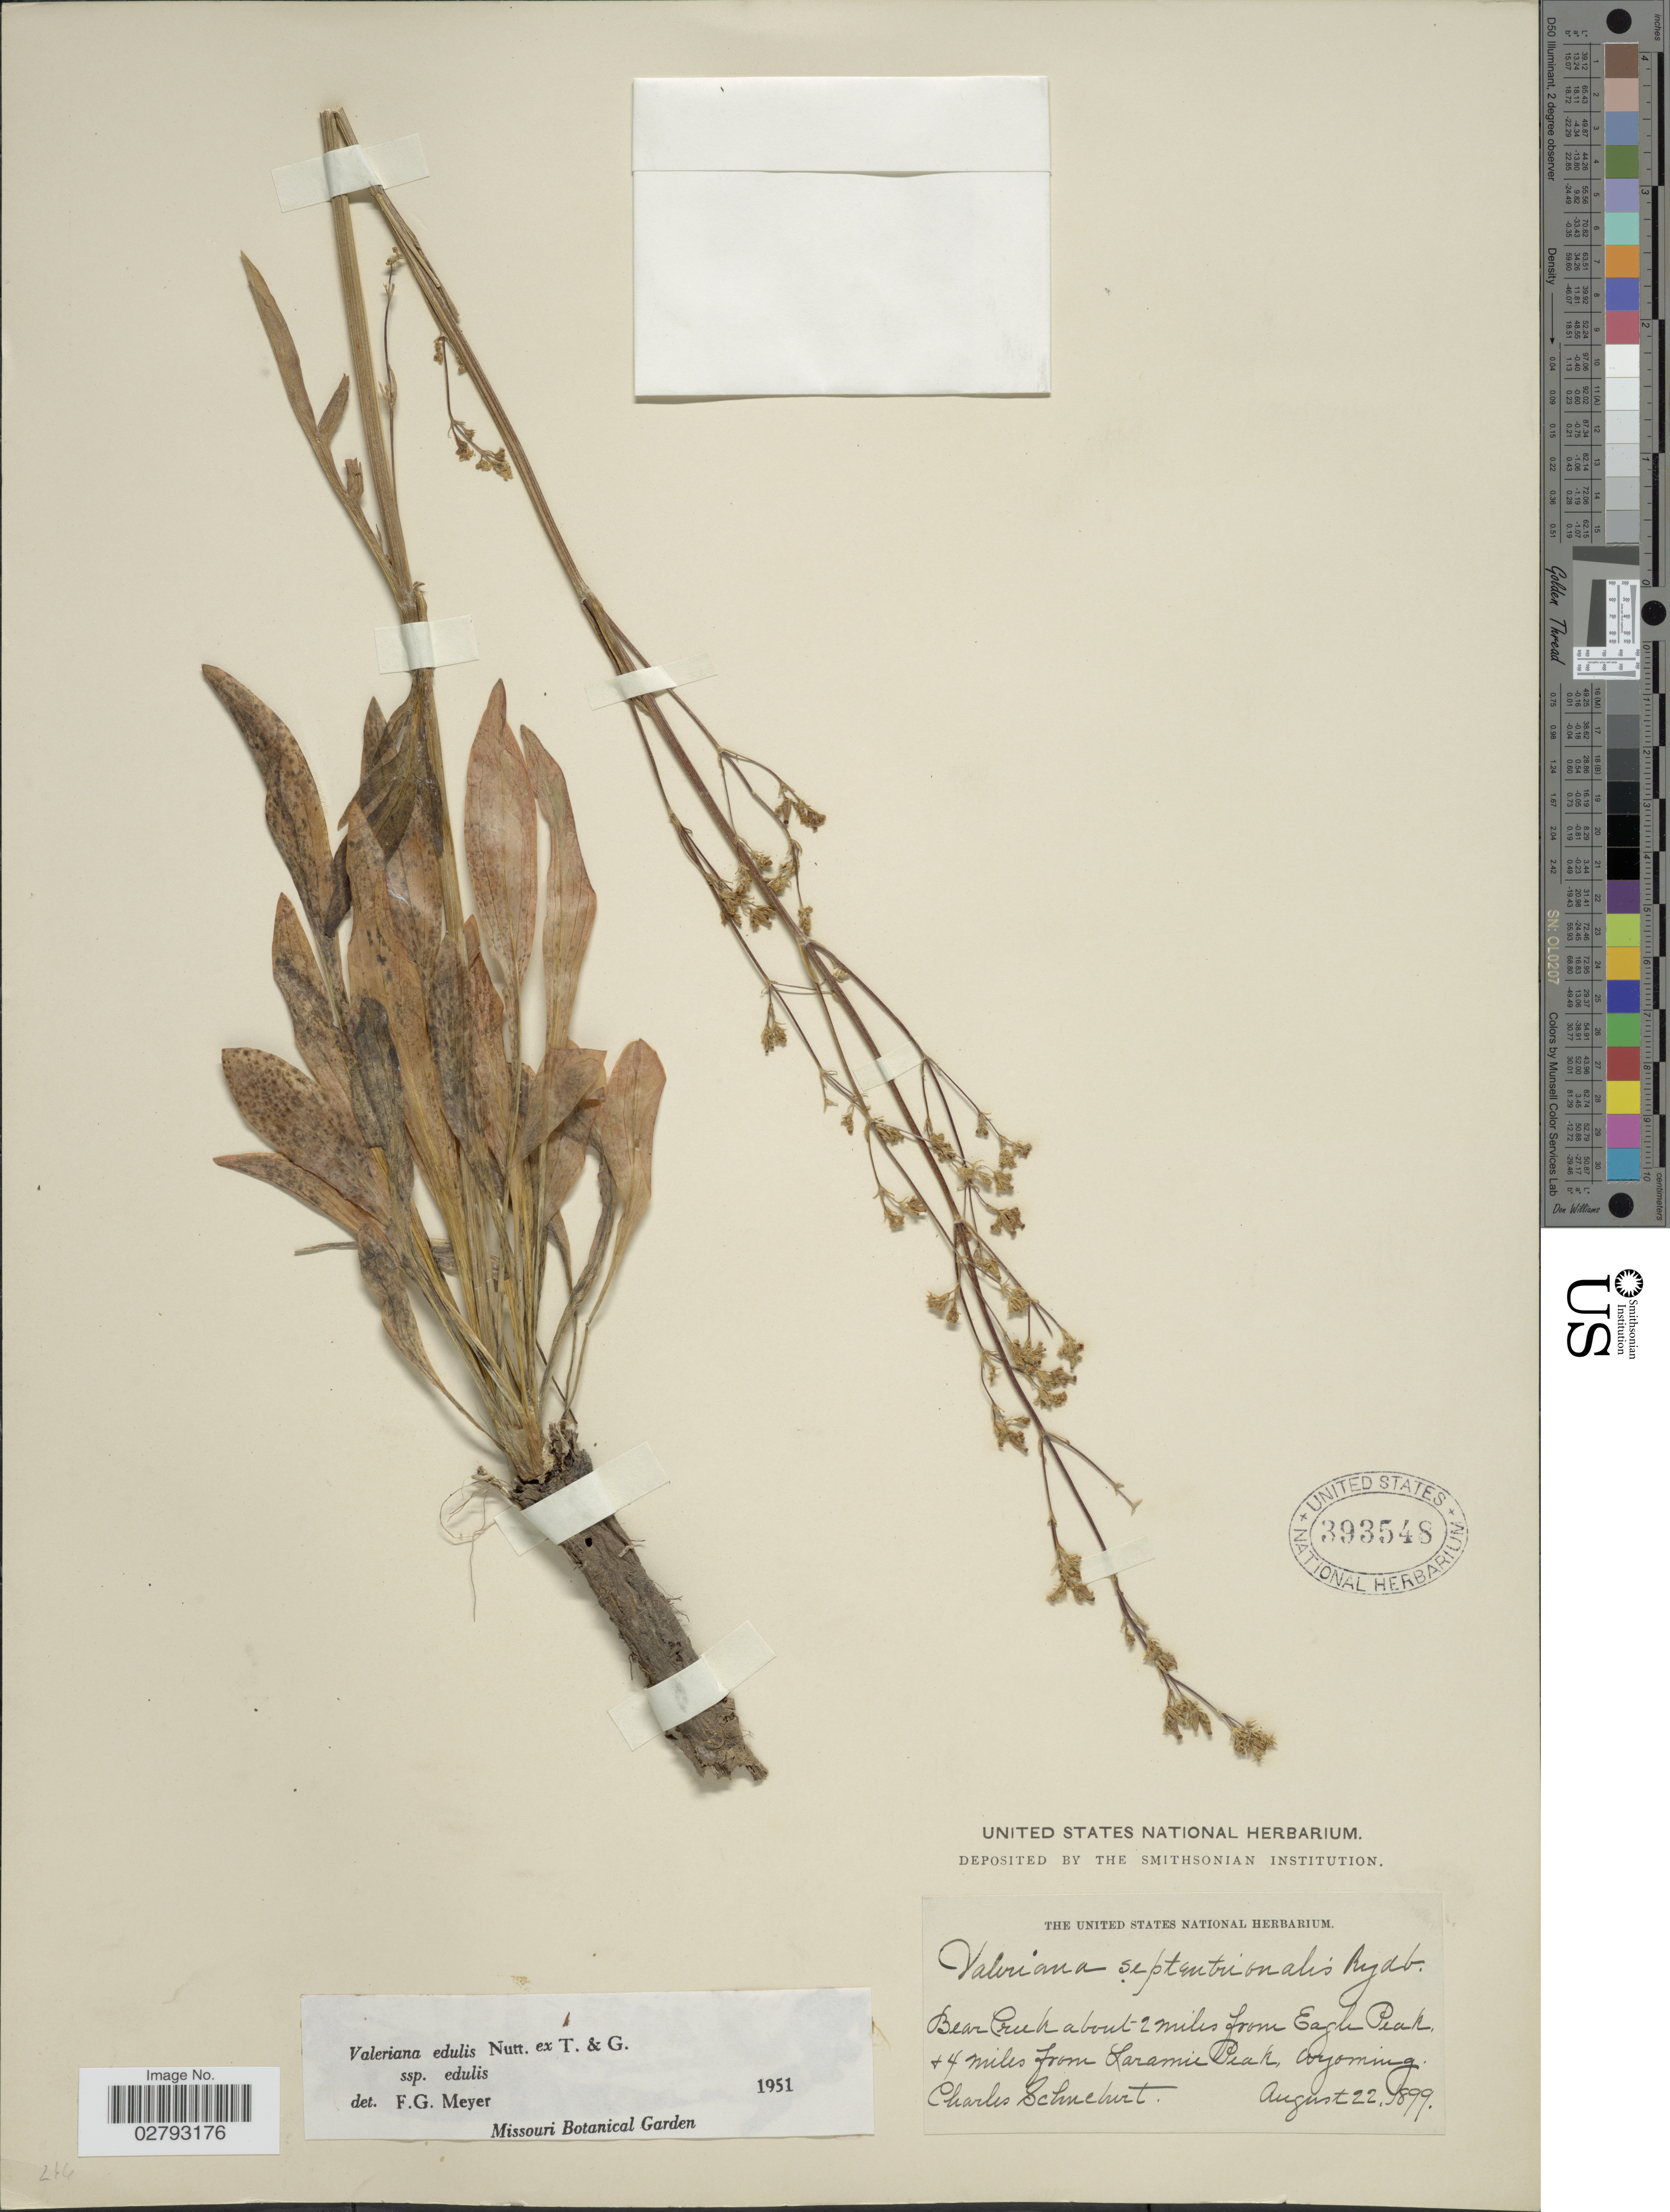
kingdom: Plantae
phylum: Tracheophyta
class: Magnoliopsida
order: Dipsacales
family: Caprifoliaceae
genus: Valeriana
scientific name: Valeriana edulis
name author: Nutt.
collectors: C. Schuchert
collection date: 1899-08-22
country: United States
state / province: Wyoming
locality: Bear Creek about 2 miles from Eagle Peak & 4 miles from Laramie Peak.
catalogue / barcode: US 393548